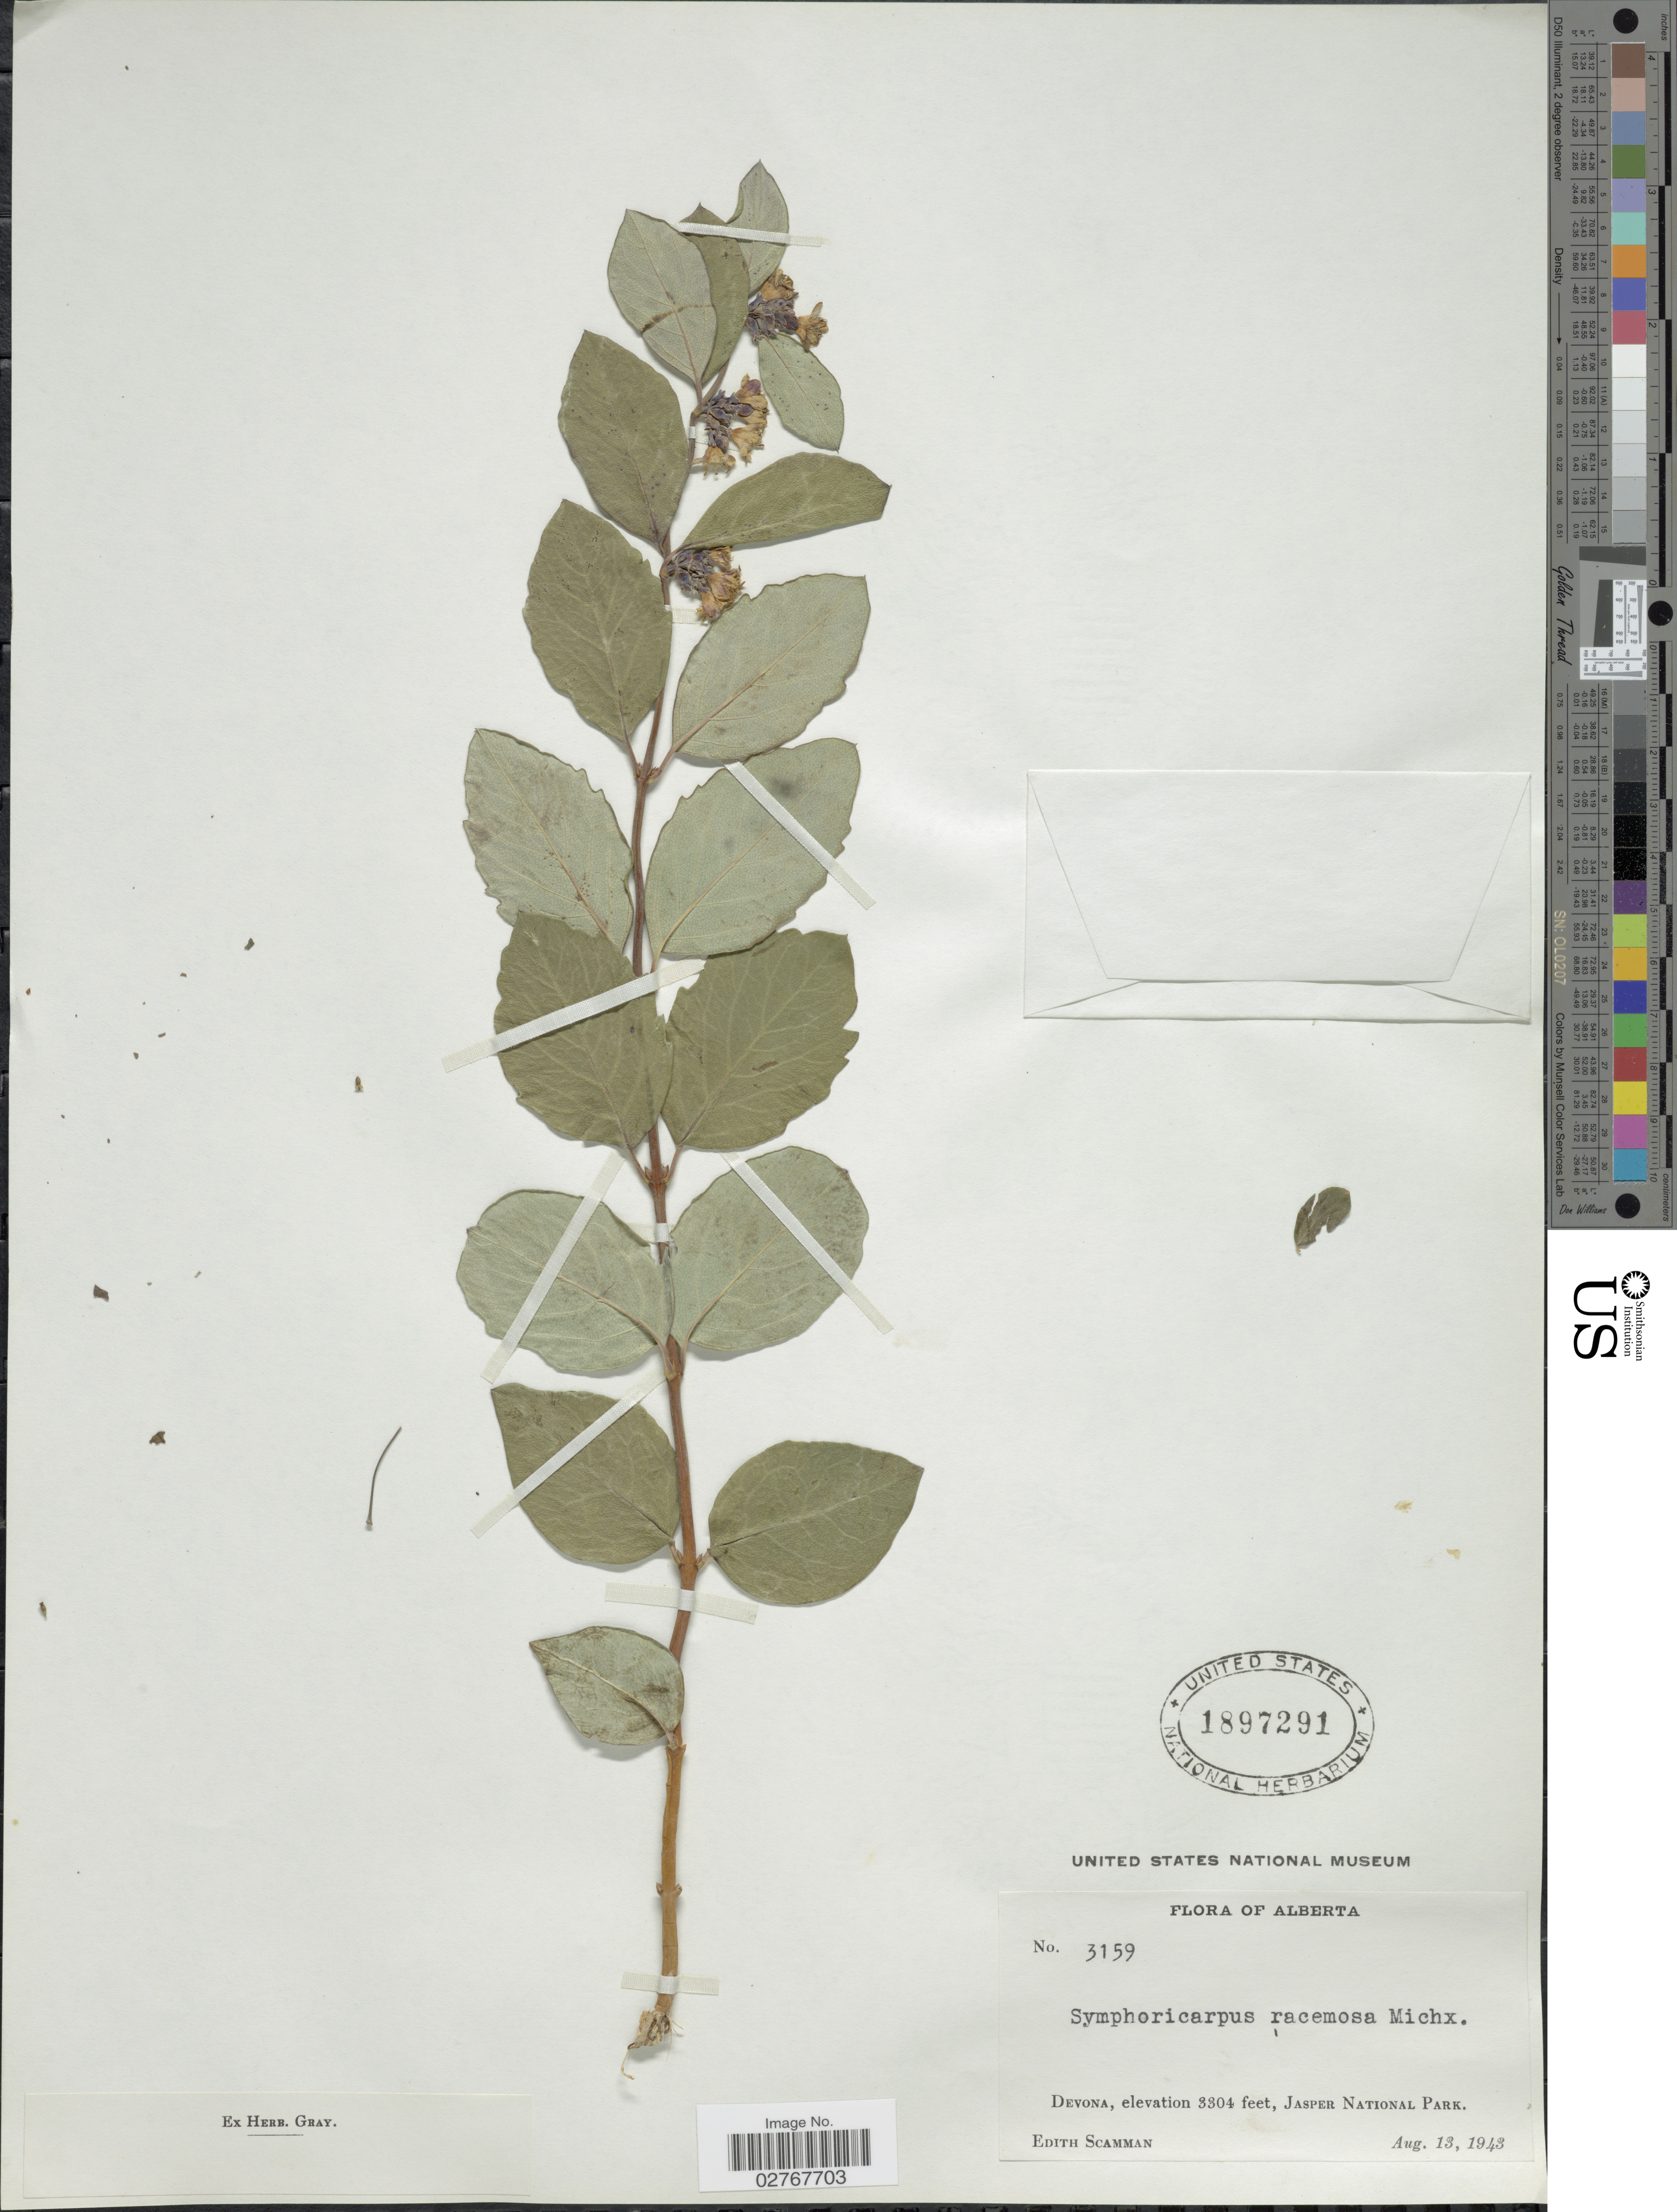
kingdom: Plantae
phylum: Tracheophyta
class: Magnoliopsida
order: Dipsacales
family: Caprifoliaceae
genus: Symphoricarpos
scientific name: Symphoricarpos rivularis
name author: Suksd.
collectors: E. Scamman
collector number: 3159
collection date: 1943-08-13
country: Canada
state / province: Alberta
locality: Devona, Jasper National Park.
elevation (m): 1007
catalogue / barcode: US 1897291